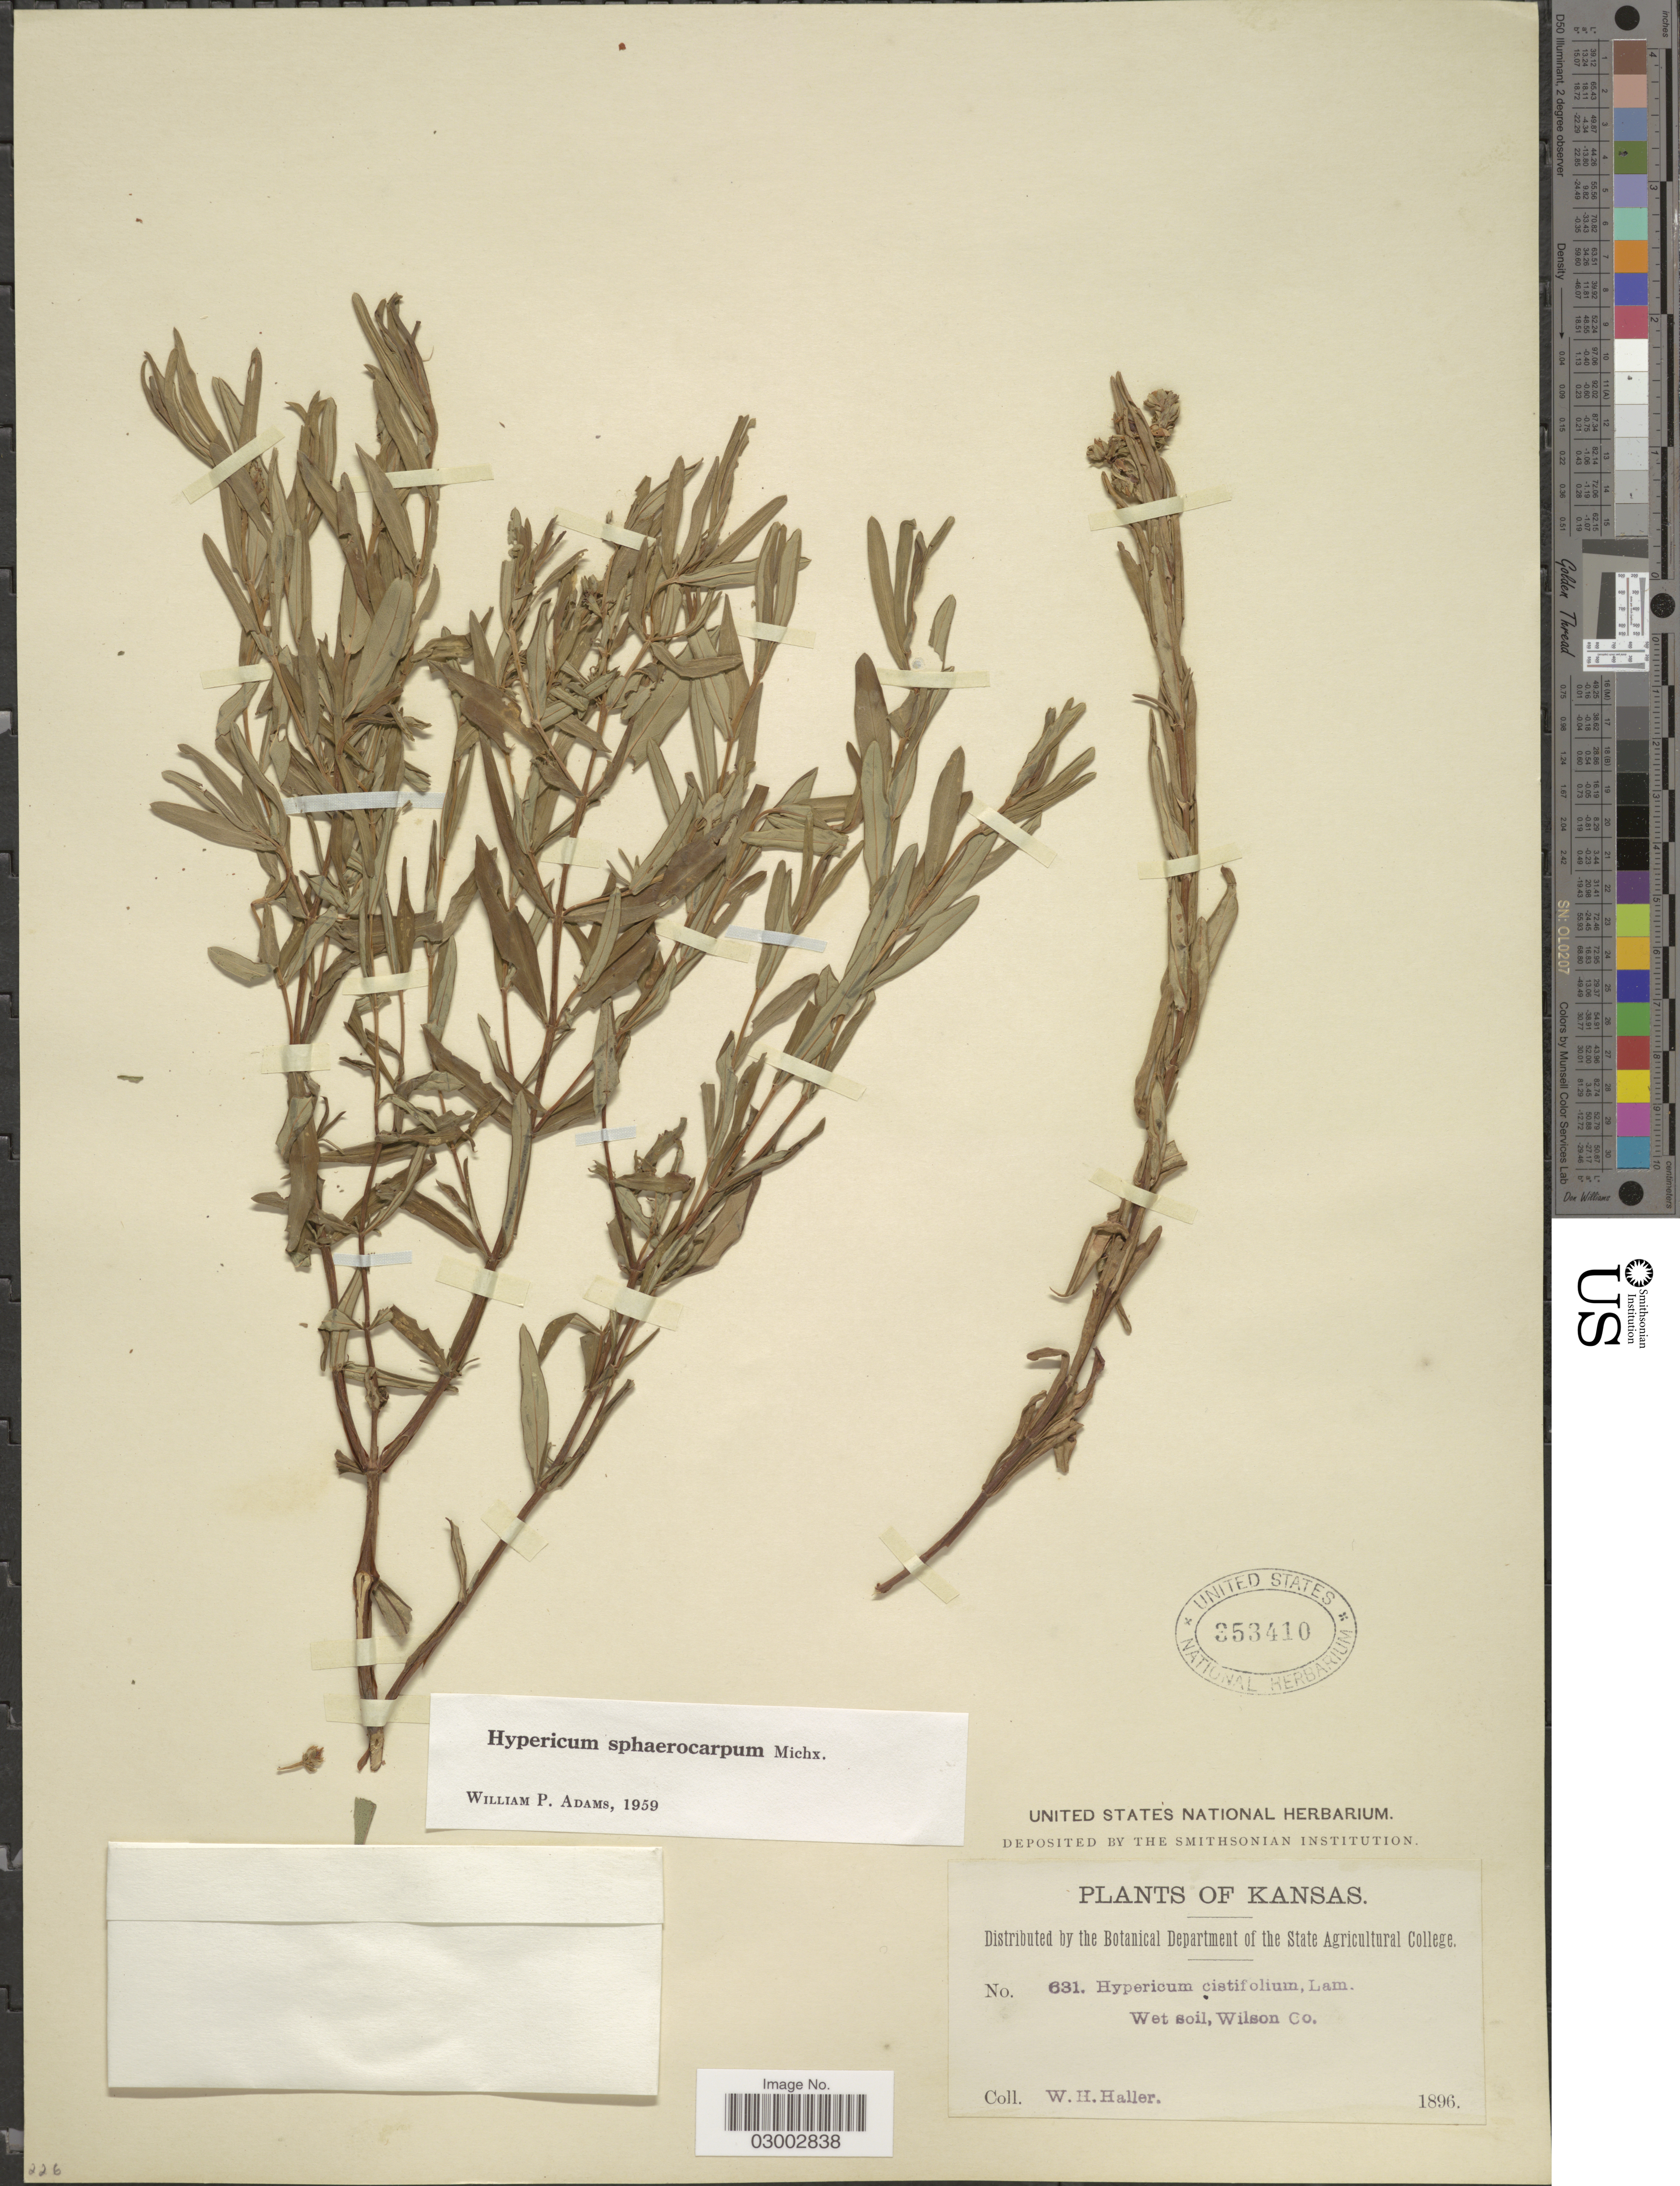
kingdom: Plantae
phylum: Tracheophyta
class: Magnoliopsida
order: Malpighiales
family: Hypericaceae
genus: Hypericum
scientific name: Hypericum sphaerocarpum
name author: Michx.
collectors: W. Haller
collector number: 631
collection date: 1896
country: United States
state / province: Kansas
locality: Wet soil, Wilson Co.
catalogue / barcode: US 353410